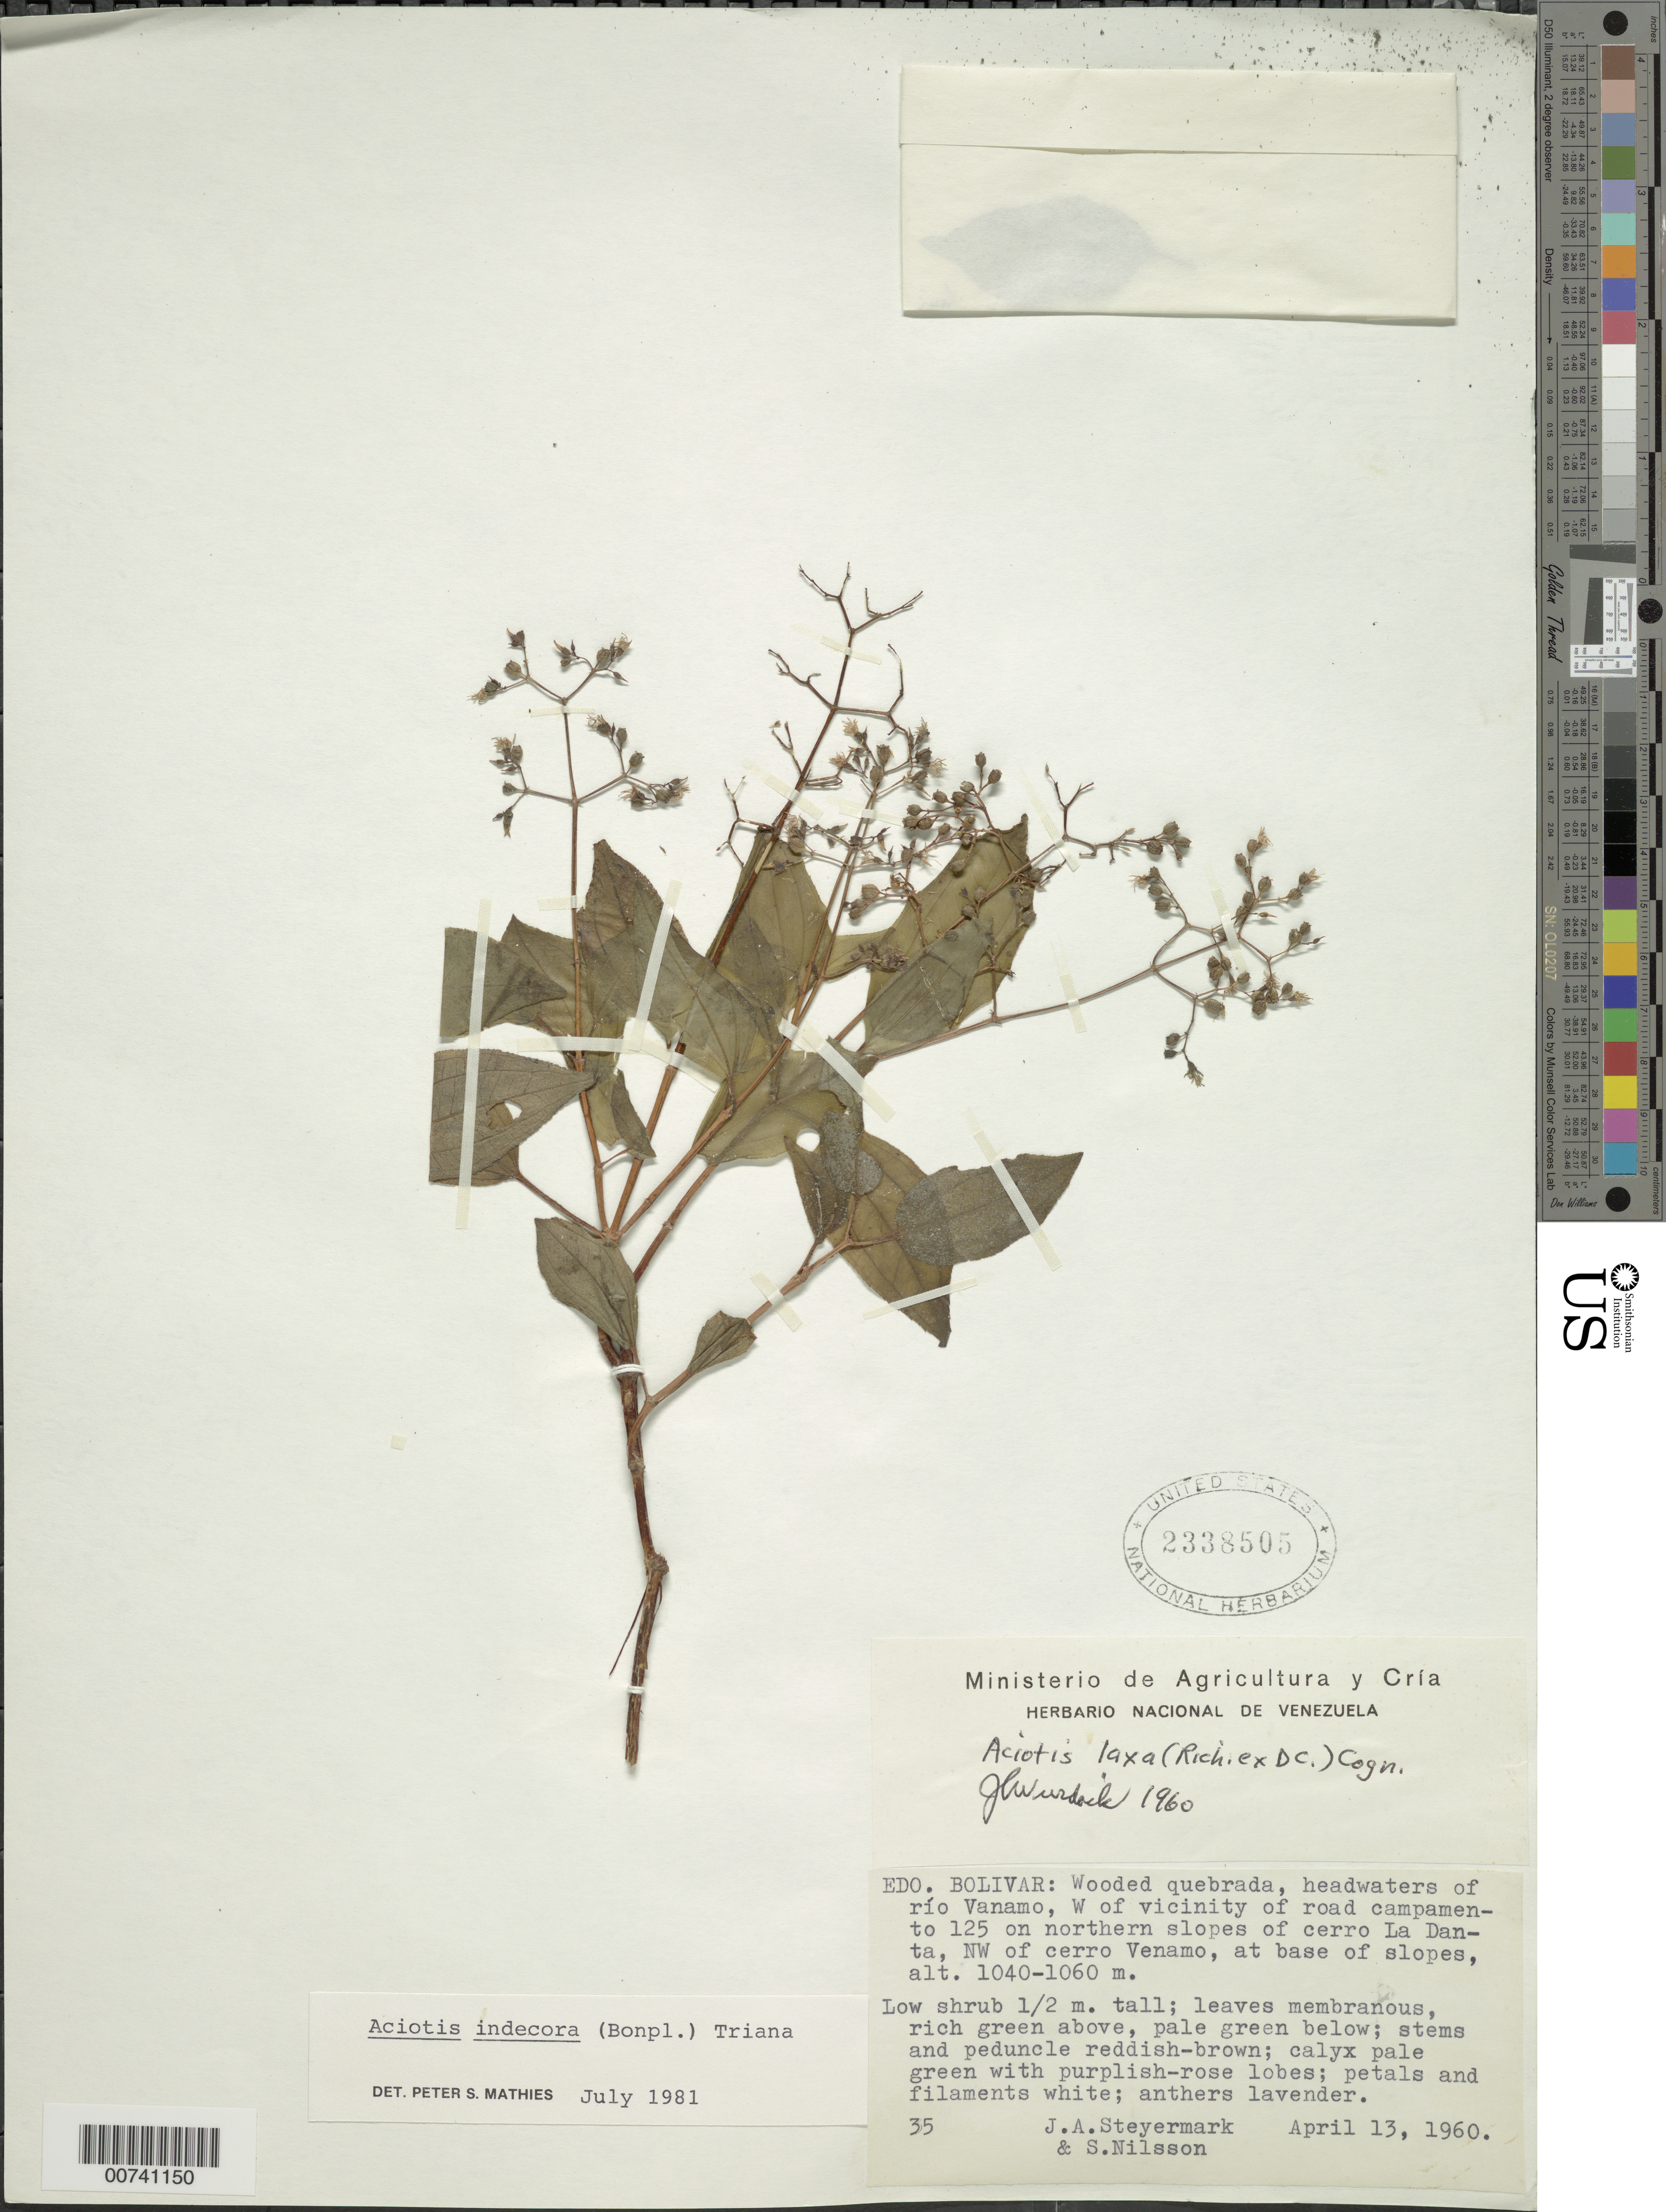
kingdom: Plantae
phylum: Tracheophyta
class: Magnoliopsida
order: Myrtales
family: Melastomataceae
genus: Aciotis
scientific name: Aciotis indecora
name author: (Bonpl.) Triana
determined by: Mathies, P. S.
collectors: J. Steyermark & S. Nilsson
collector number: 60 35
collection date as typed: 13-Apr-60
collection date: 1960-04-13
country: Venezuela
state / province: Bolívar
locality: Río Venamo headwaters, W of vic of road campamento 125, on northern slopes of Cerro La Danta, NW of cerro Venamo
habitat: Wooded quebrada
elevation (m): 1040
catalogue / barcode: US 2338505